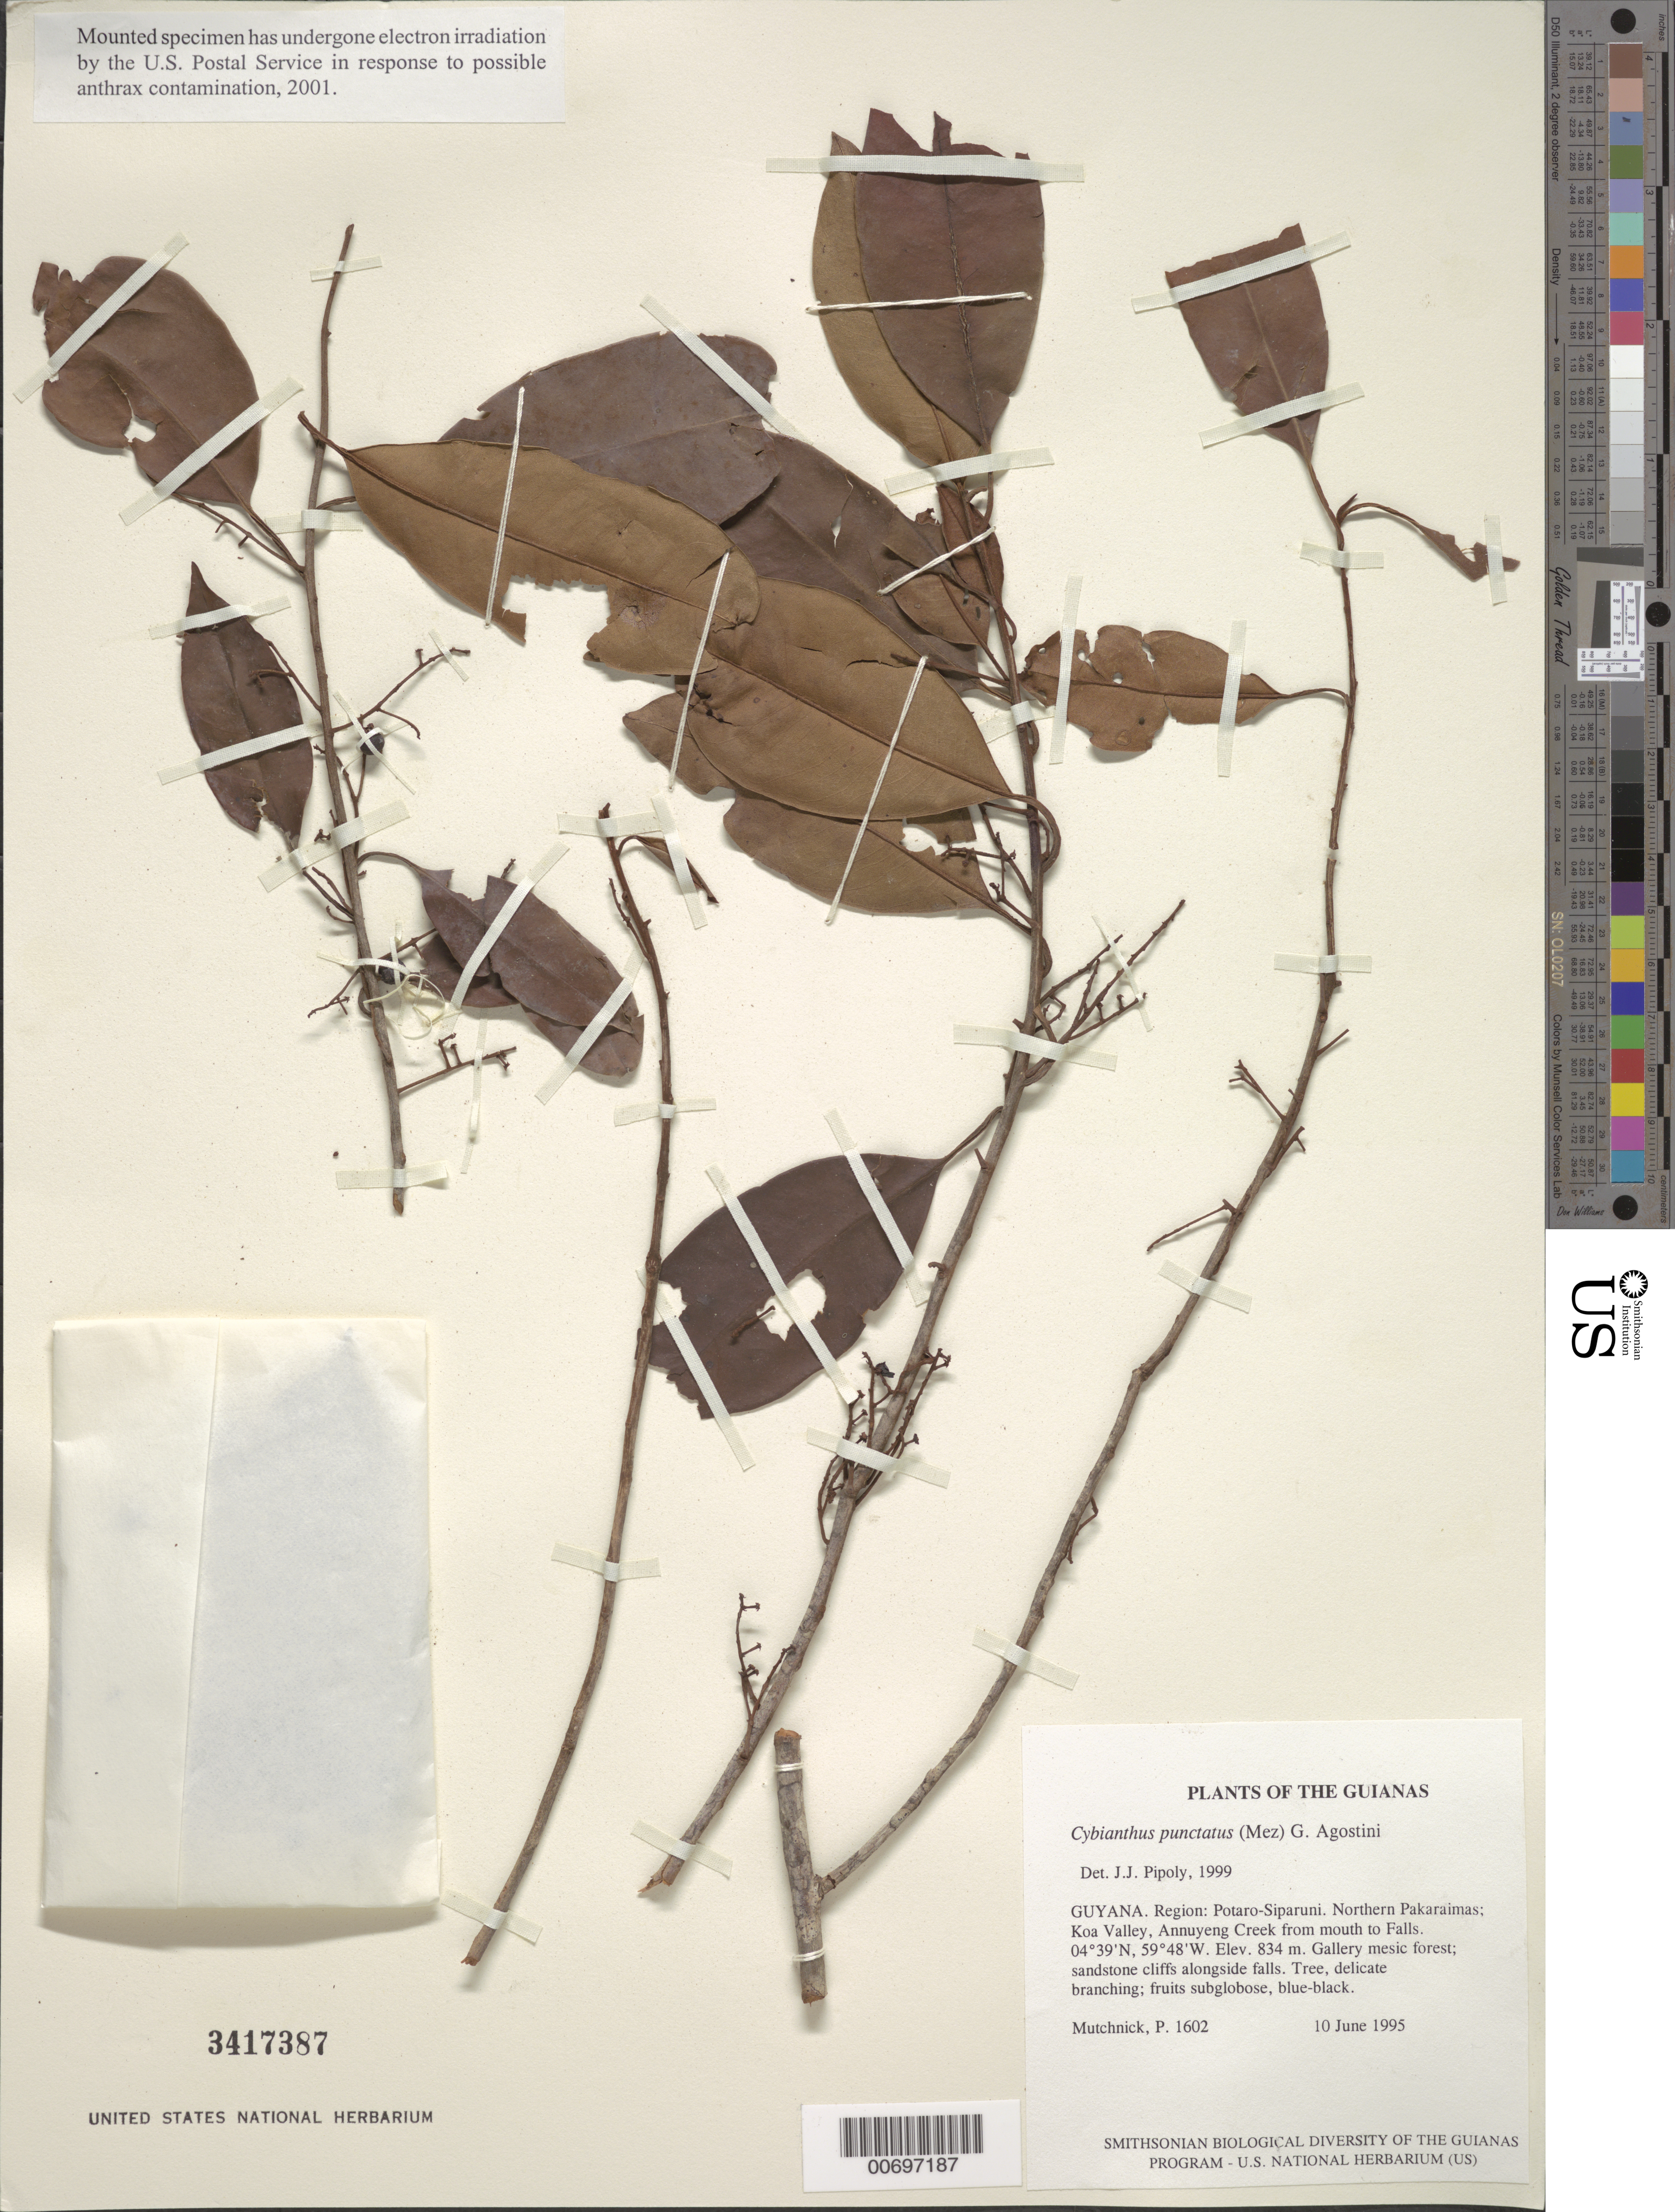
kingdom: Plantae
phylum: Tracheophyta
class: Magnoliopsida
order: Ericales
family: Primulaceae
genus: Cybianthus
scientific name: Cybianthus punctatus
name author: (Mez) G. Agostini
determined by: Pipoly, J. J., III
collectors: P. Mutchnick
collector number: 1602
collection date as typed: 10 June 1995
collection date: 1995-06-10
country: Guyana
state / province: Potaro-Siparuni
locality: Northern Pakaraimas; Koa Valley, Annuyeng Creek from mouth to Falls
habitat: Gallery mesic forest; sandstone cliffs alongside falls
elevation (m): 834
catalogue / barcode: US 3417387